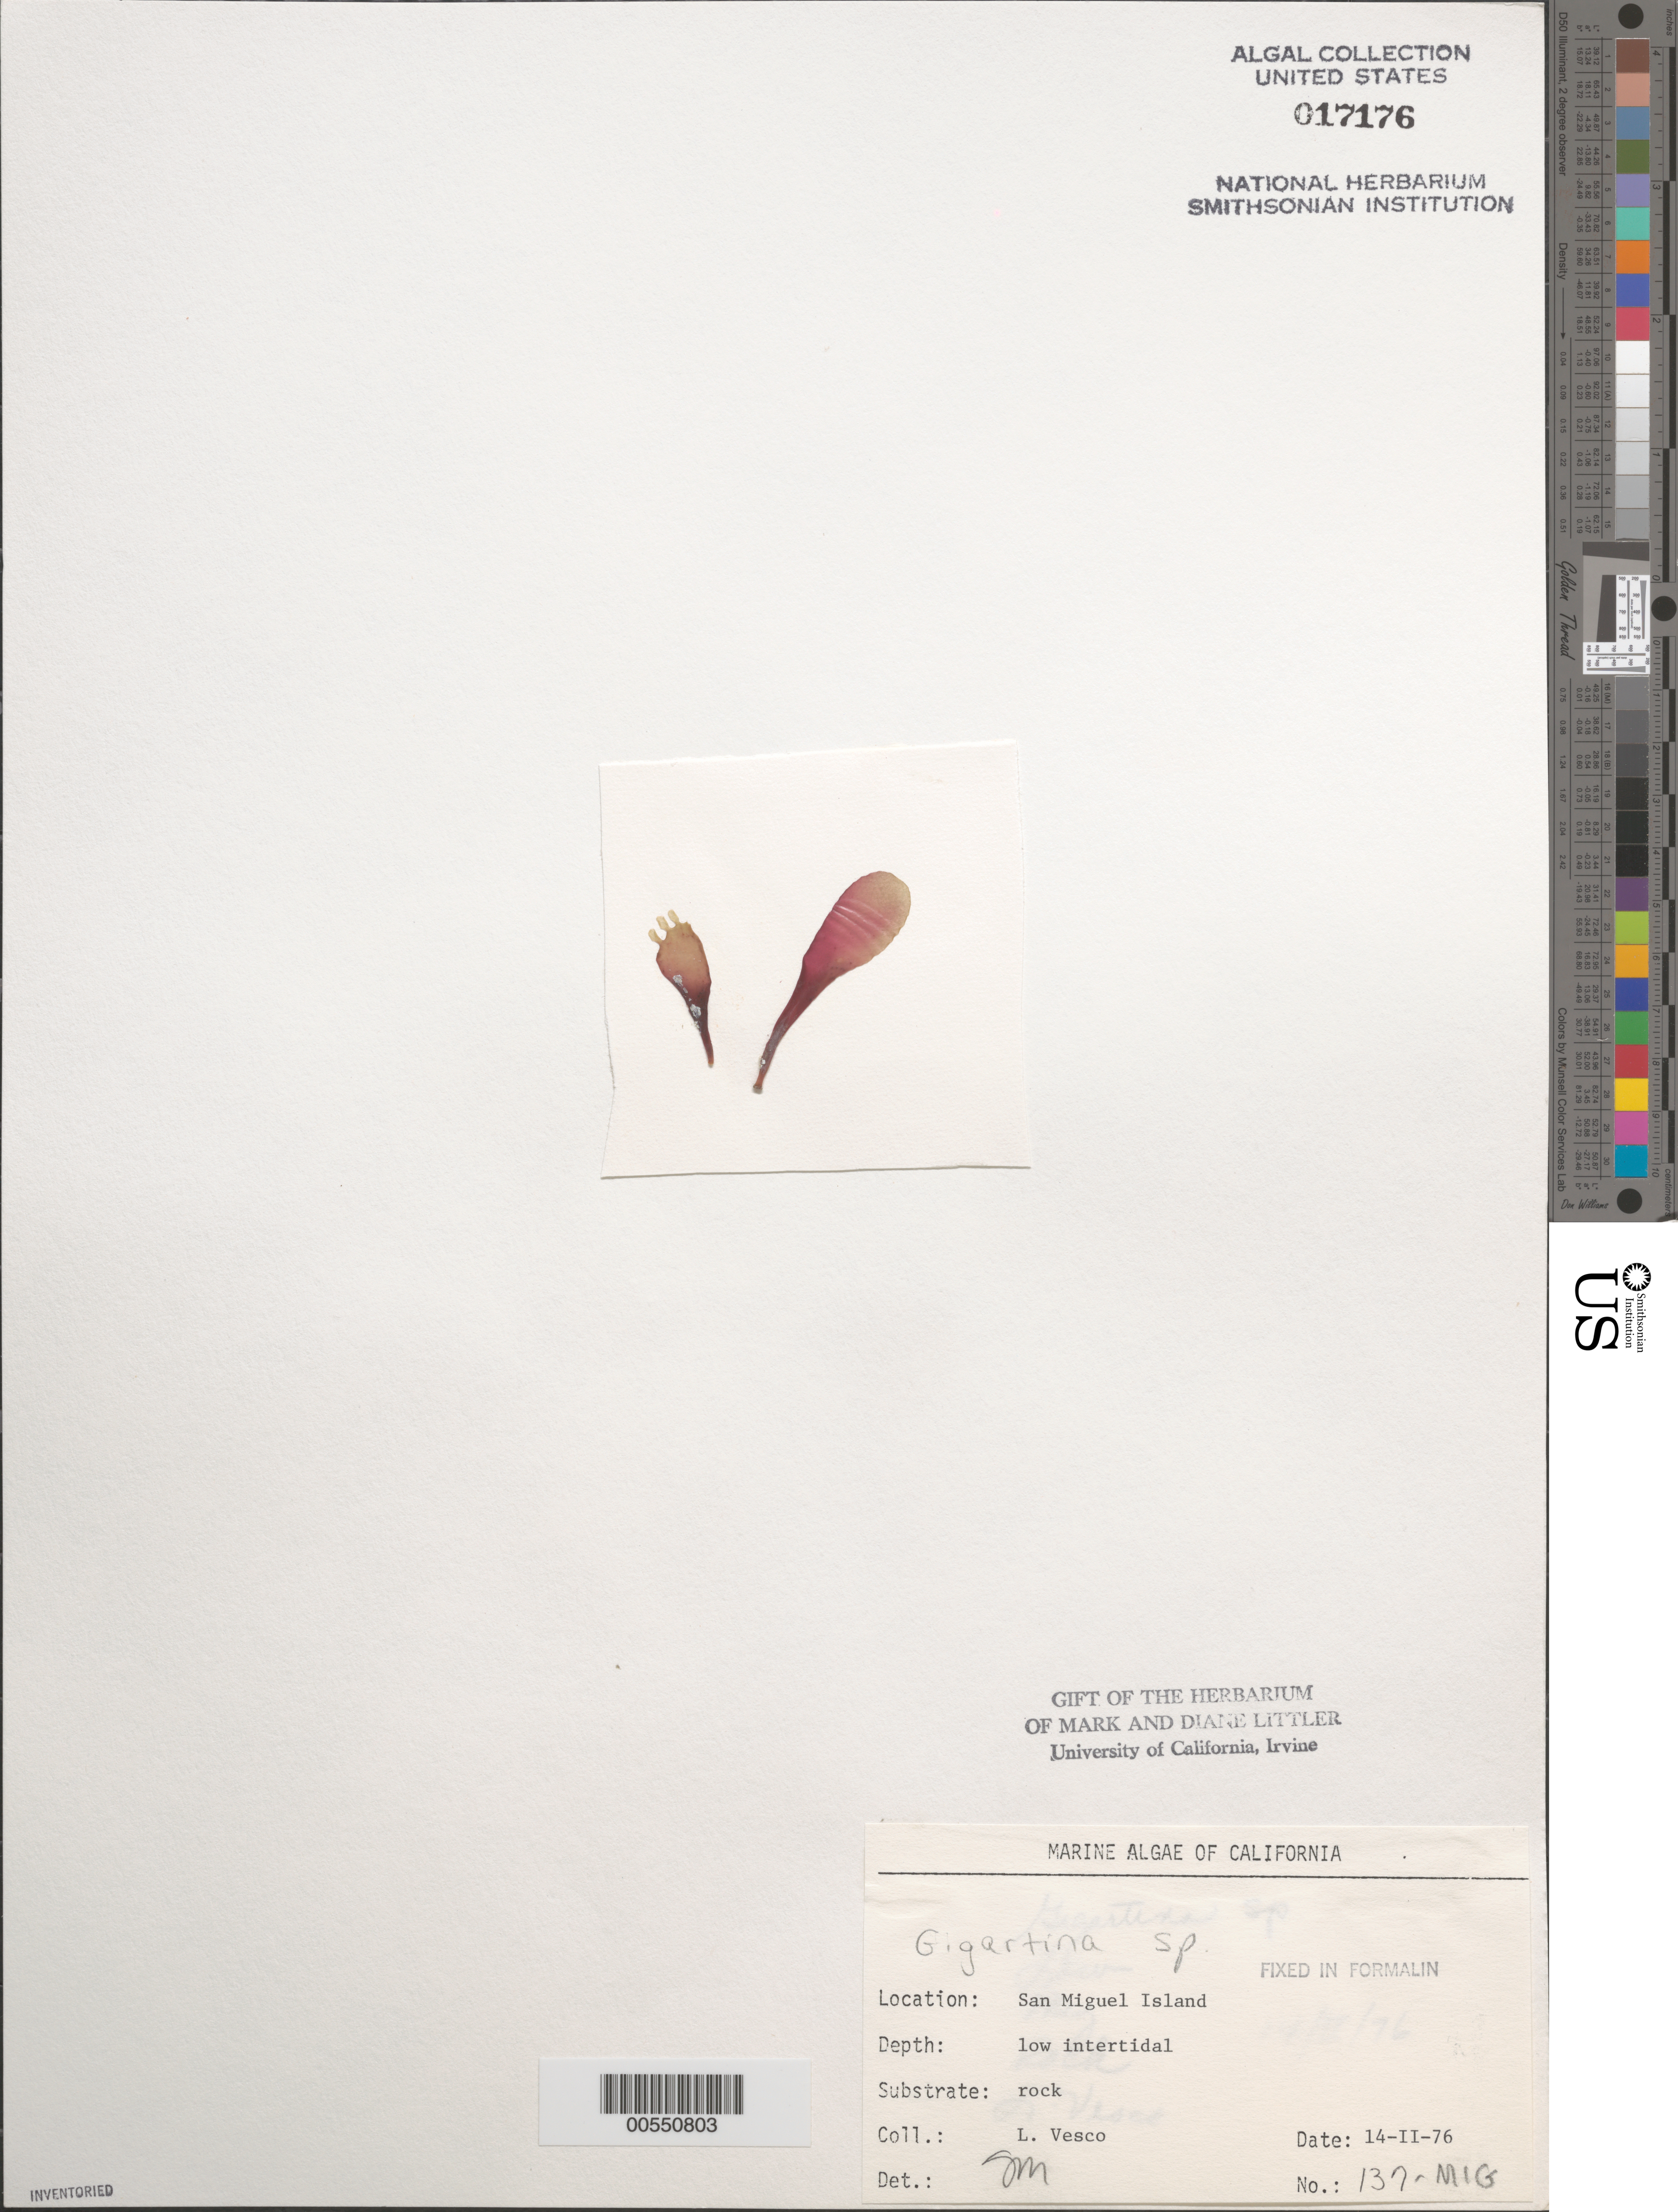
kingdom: Plantae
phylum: Rhodophyta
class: Florideophyceae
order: Gigartinales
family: Gigartinaceae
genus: Gigartina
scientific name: Gigartina sp.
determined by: Murray, S. N.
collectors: L. Vesco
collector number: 137-MIG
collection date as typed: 14 Feb 1976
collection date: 1976-02-14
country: United States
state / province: California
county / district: Santa Barbara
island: San Miguel Island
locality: Cuyler Harbor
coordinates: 34 02'55"N, 120 20'08"W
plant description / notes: BLM-SOCALBIGHT Rocky Intertidal Survey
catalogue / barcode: US 17176